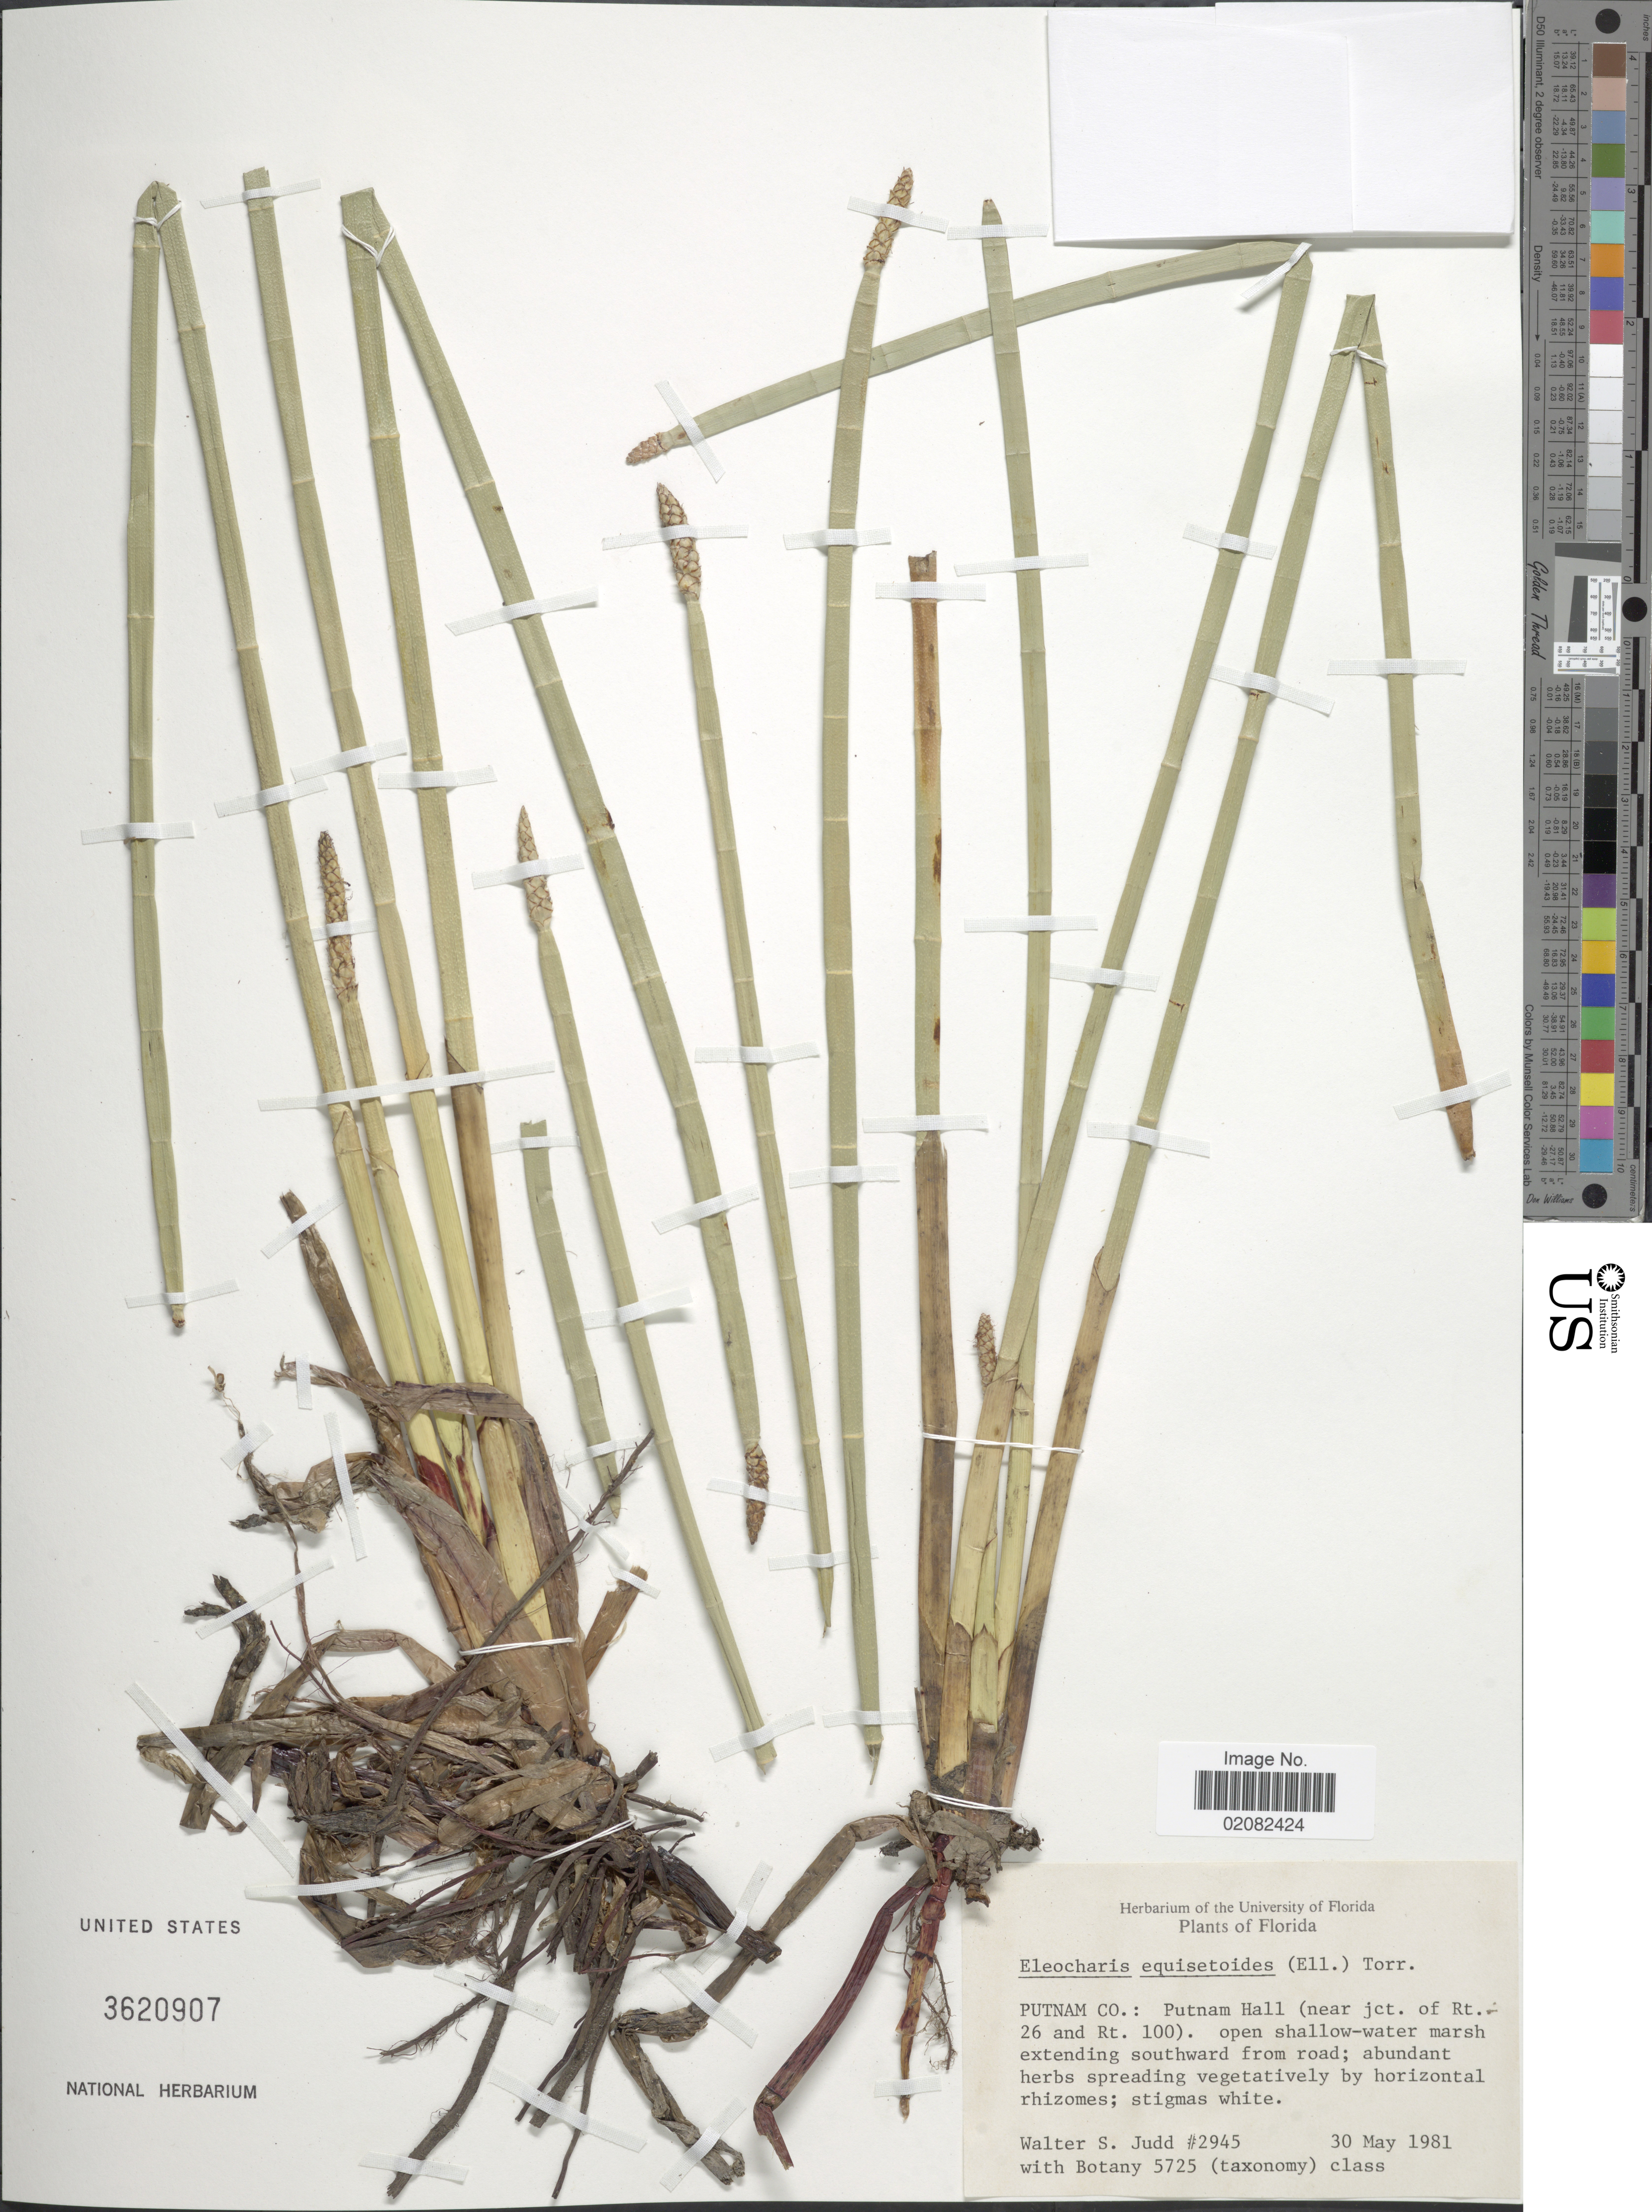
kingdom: Plantae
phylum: Tracheophyta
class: Liliopsida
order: Poales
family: Cyperaceae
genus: Eleocharis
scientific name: Eleocharis equisetoides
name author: (Elliott) Torr.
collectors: W. S. Judd & Botany Class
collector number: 2945/5725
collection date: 1981-05-30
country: United States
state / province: Florida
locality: Putnam Co, Putnam Hall (near jct. of Rt. 26 and Rt. 100)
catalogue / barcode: US 3620907